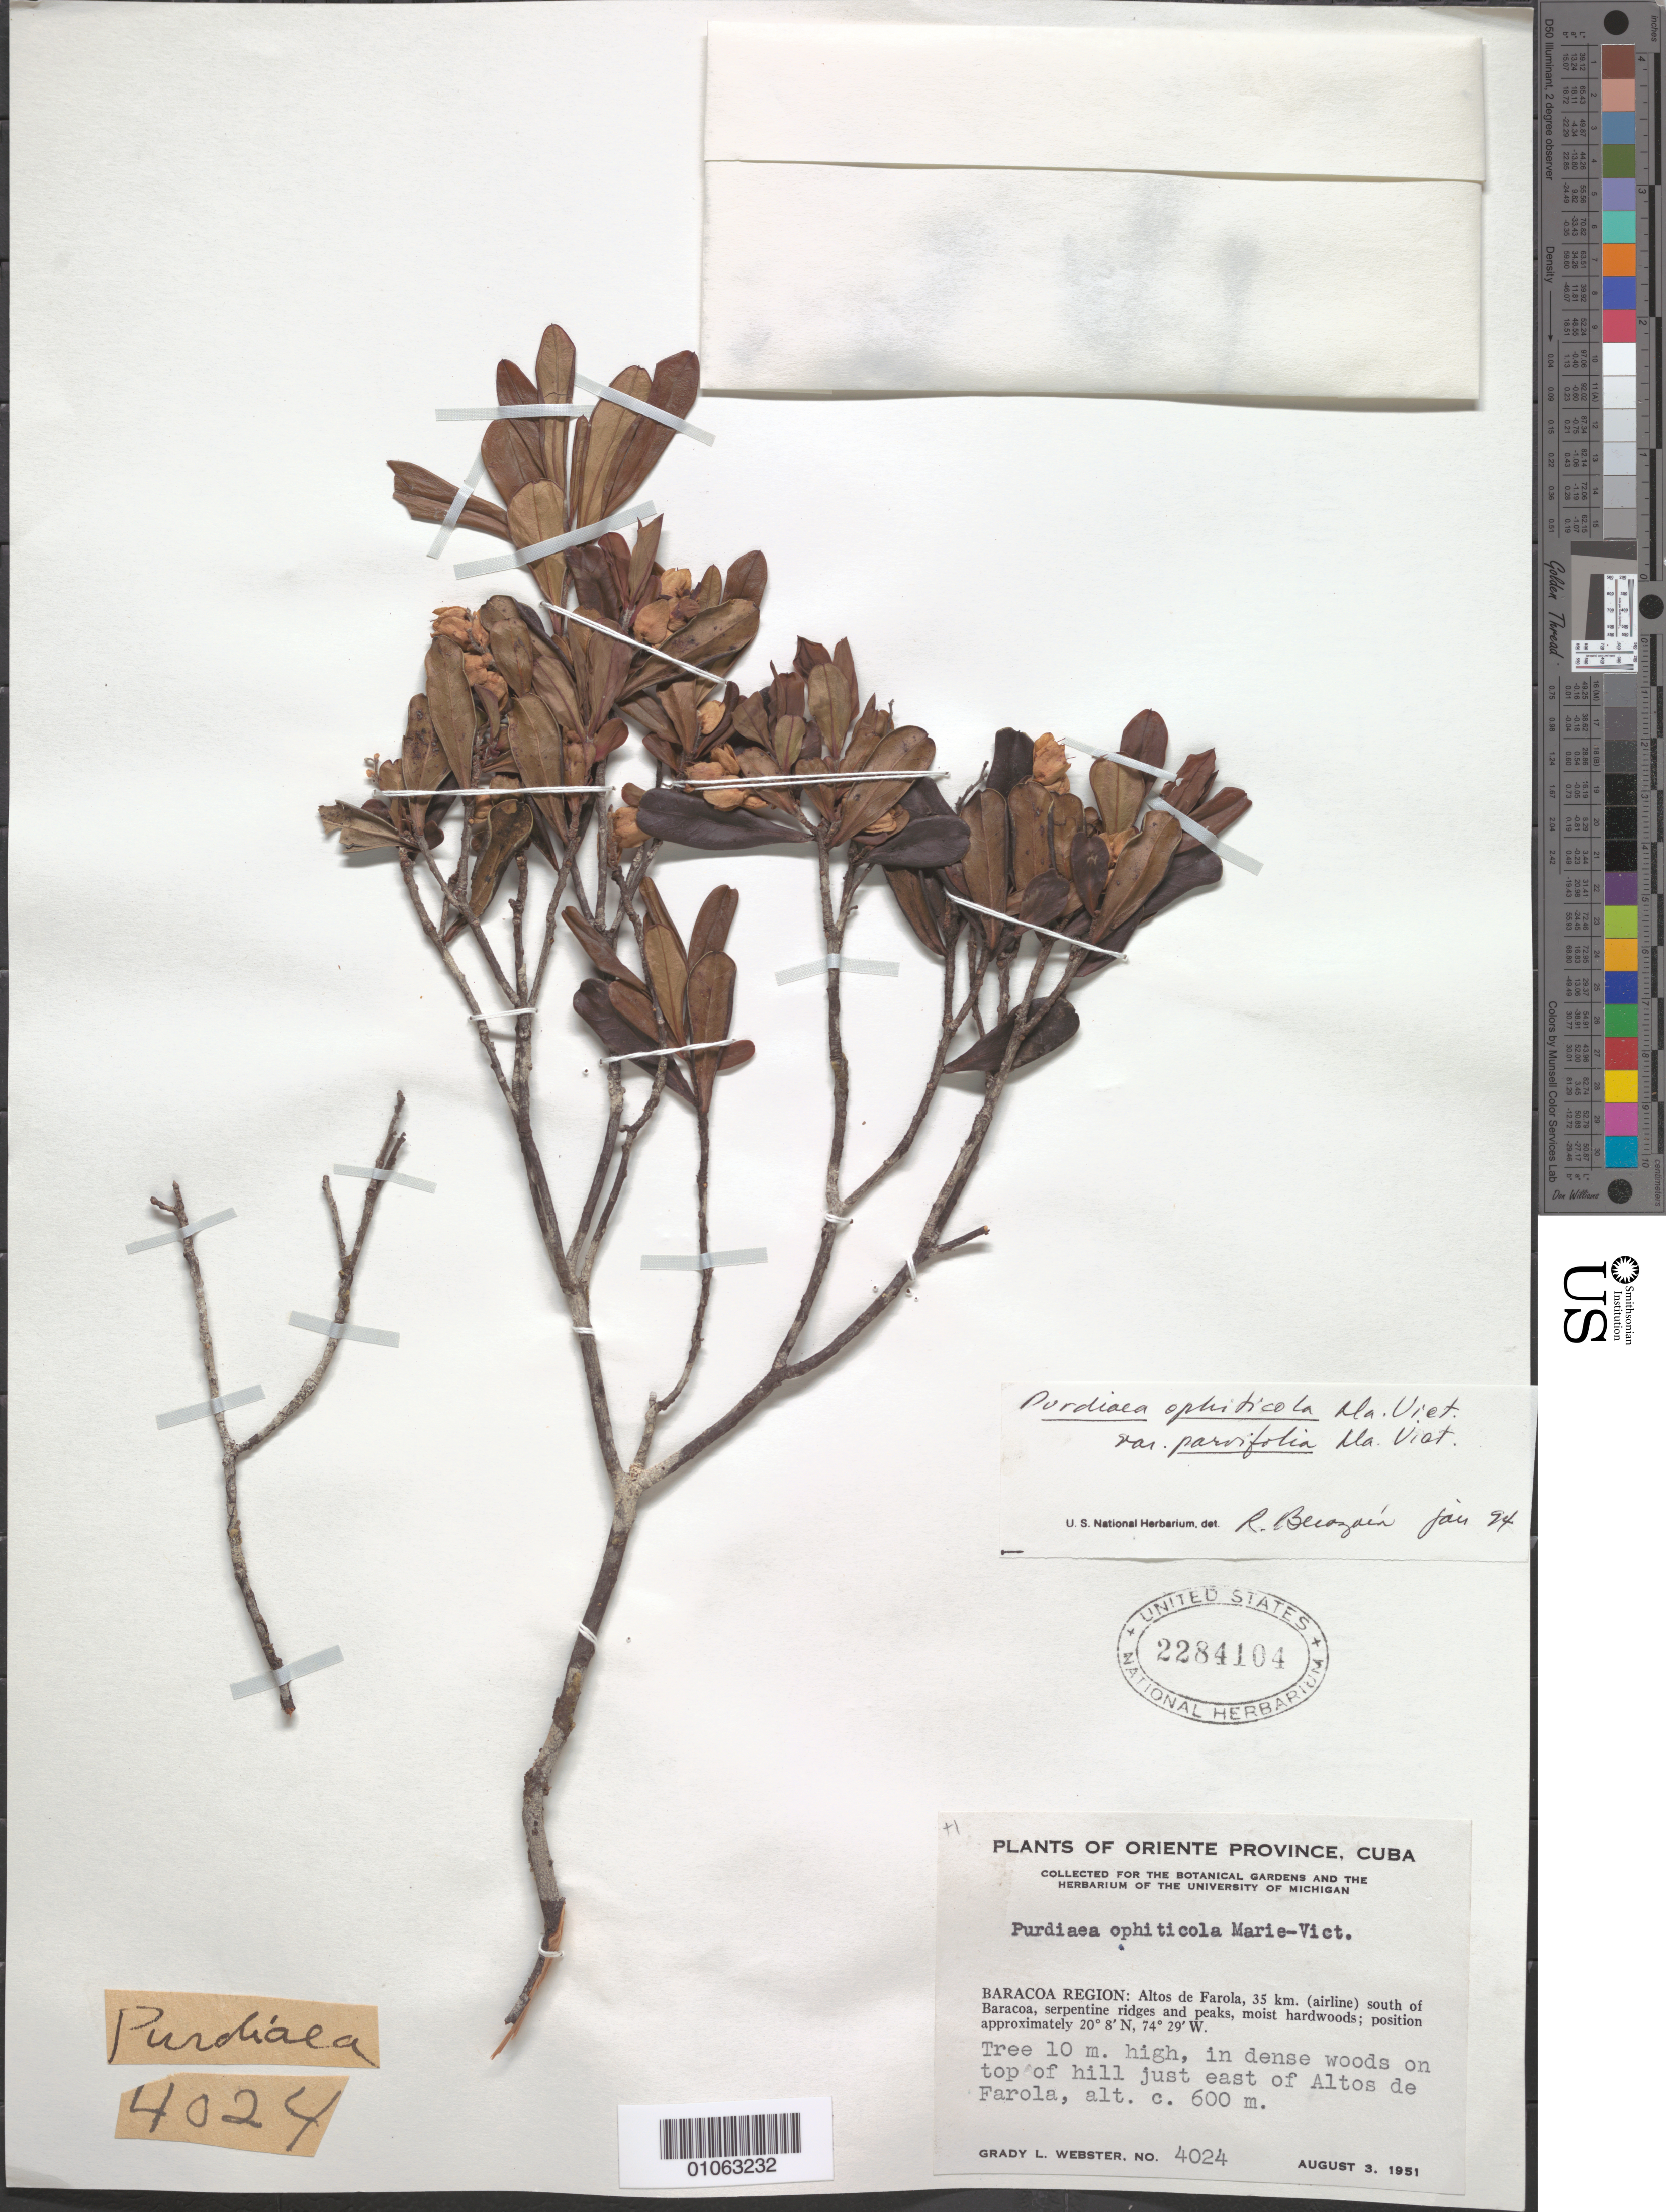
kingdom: Plantae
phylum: Tracheophyta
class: Magnoliopsida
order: Ericales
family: Clethraceae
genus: Purdiaea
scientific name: Purdiaea ophiticola var. parvifolia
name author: Vict.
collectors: G. L. Webster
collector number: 4024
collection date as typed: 03 Aug 1951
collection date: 1951-08-03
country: Cuba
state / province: Guantanamo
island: Cuba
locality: Baracoa region: In dende woods on top of hill just east of Altos de Farola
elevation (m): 600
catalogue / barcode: US 2284104